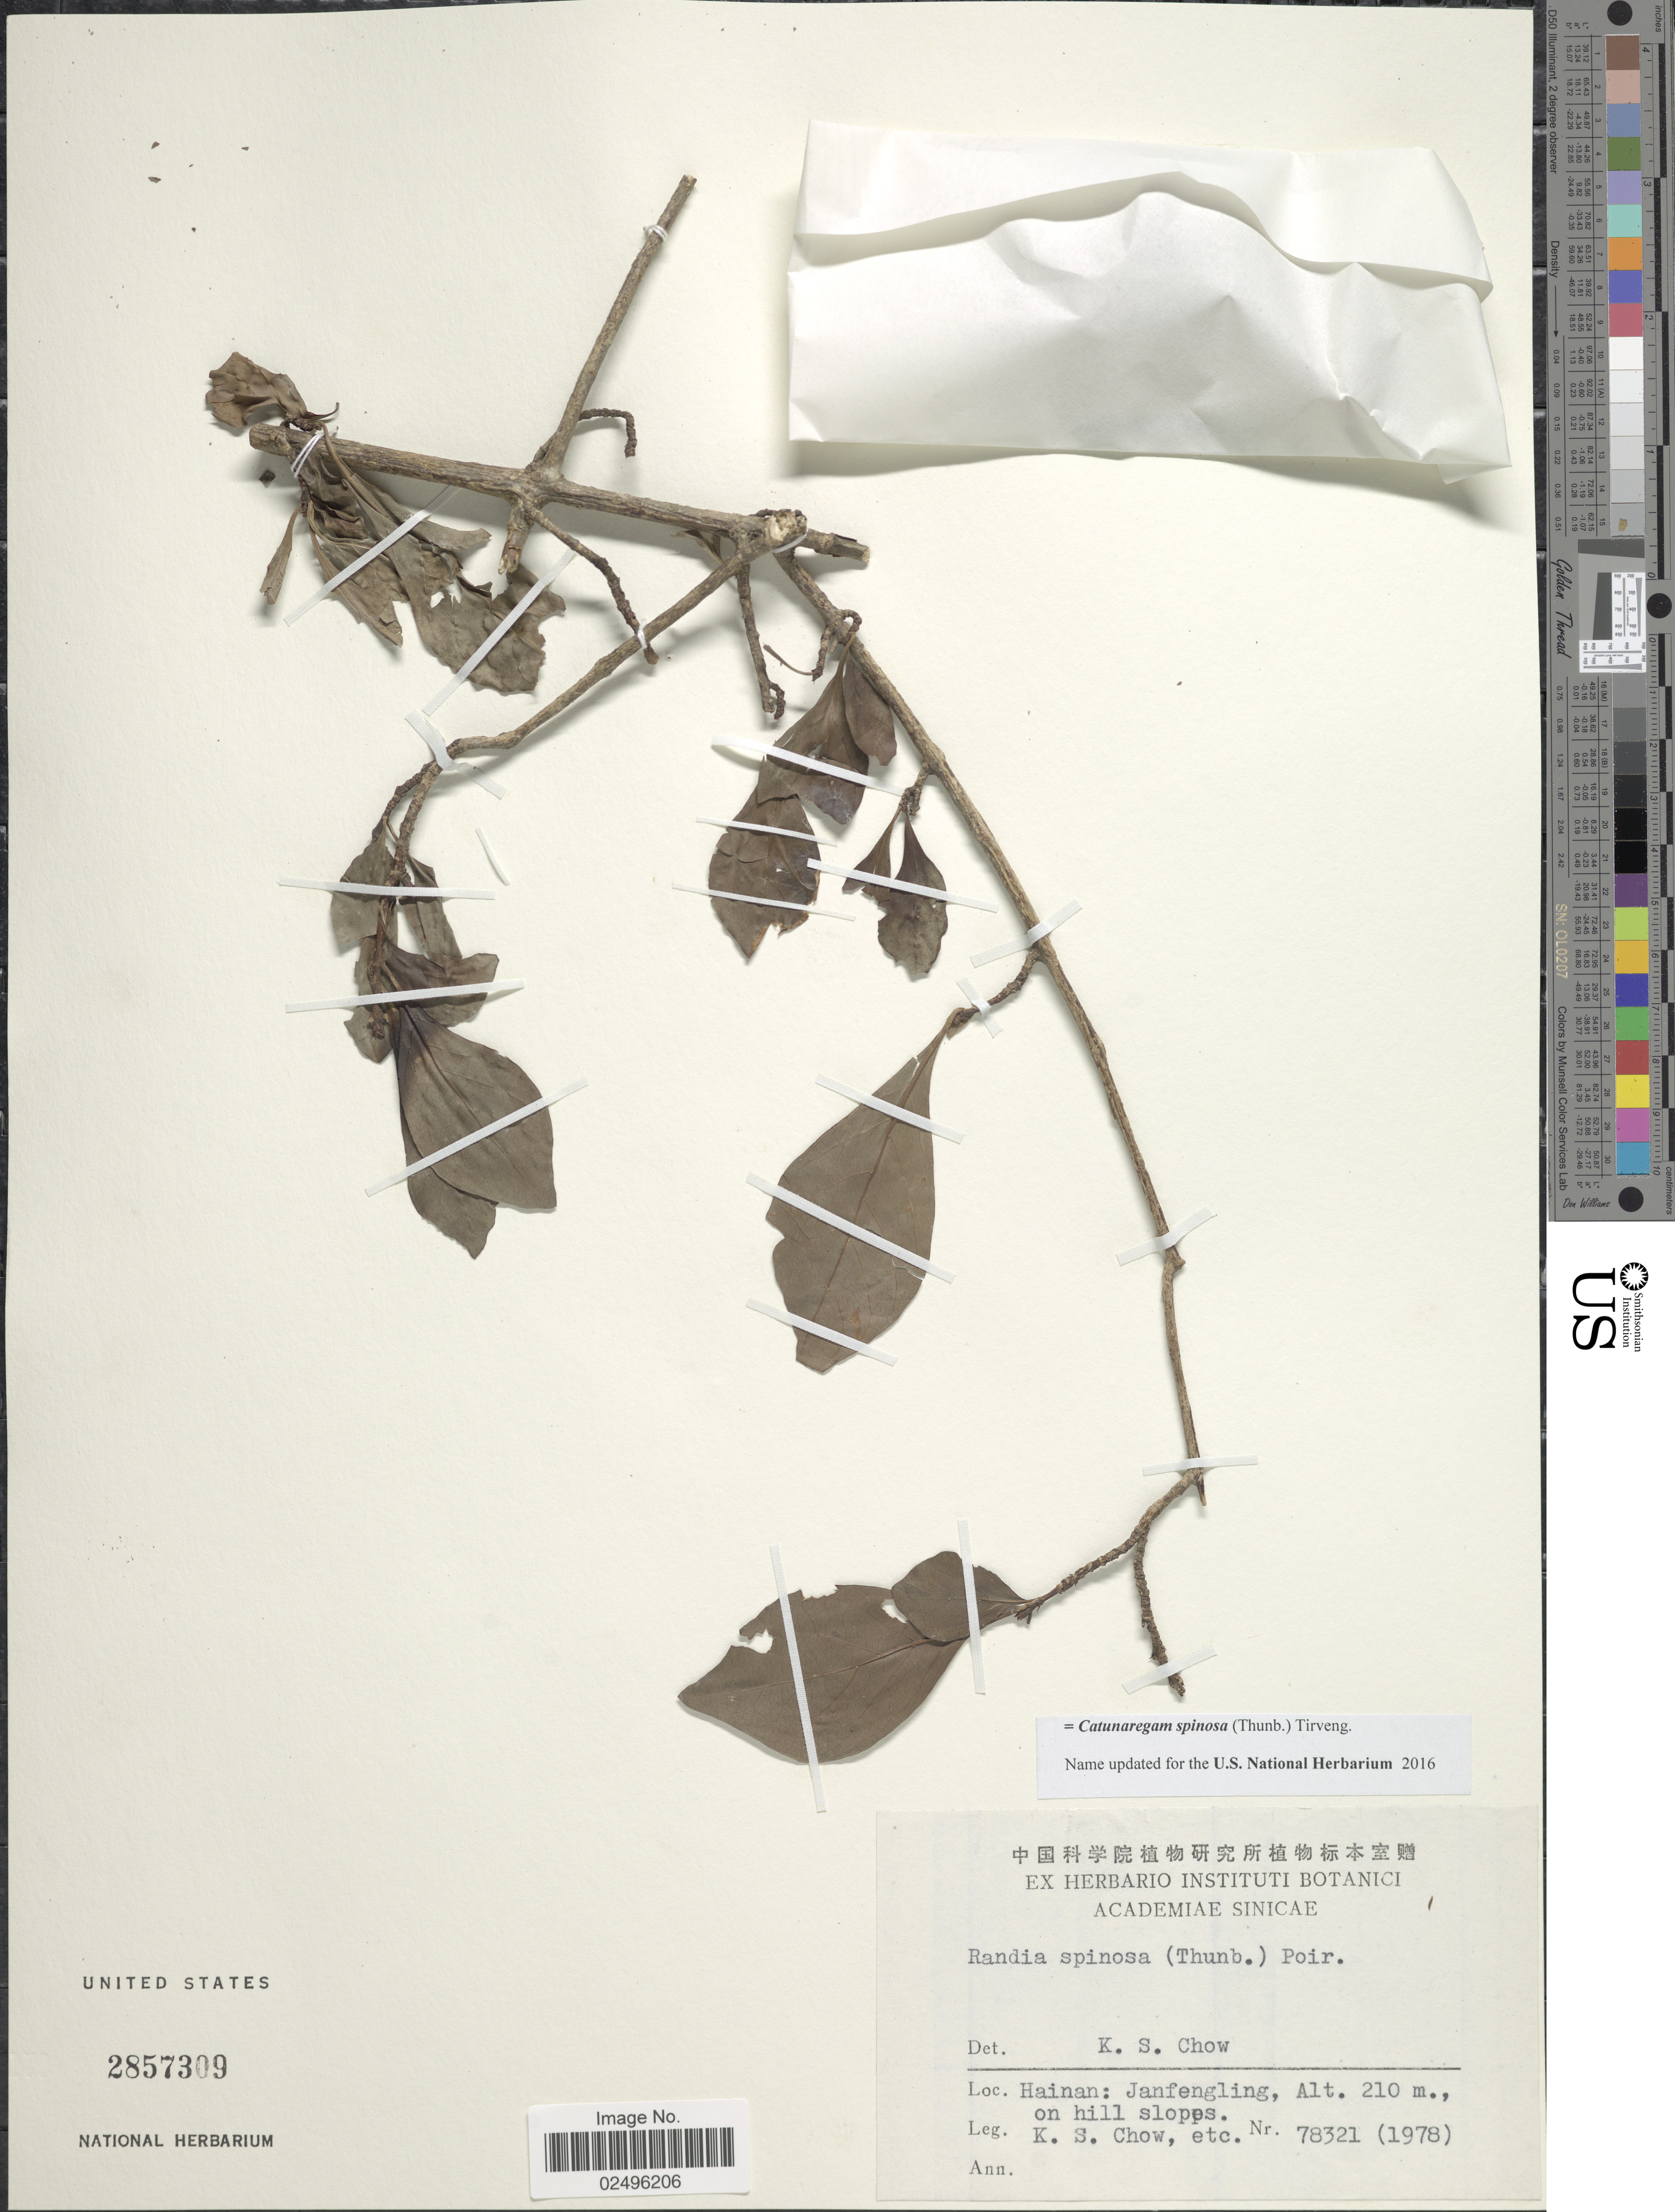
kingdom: Plantae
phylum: Tracheophyta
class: Magnoliopsida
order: Gentianales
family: Rubiaceae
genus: Catunaregam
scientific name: Catunaregam spinosa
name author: (Thunb.) Tirveng.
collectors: K. S. Chow & et al.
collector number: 78321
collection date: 1978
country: China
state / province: Hainan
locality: Janfengling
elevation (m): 210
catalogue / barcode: US 2857309